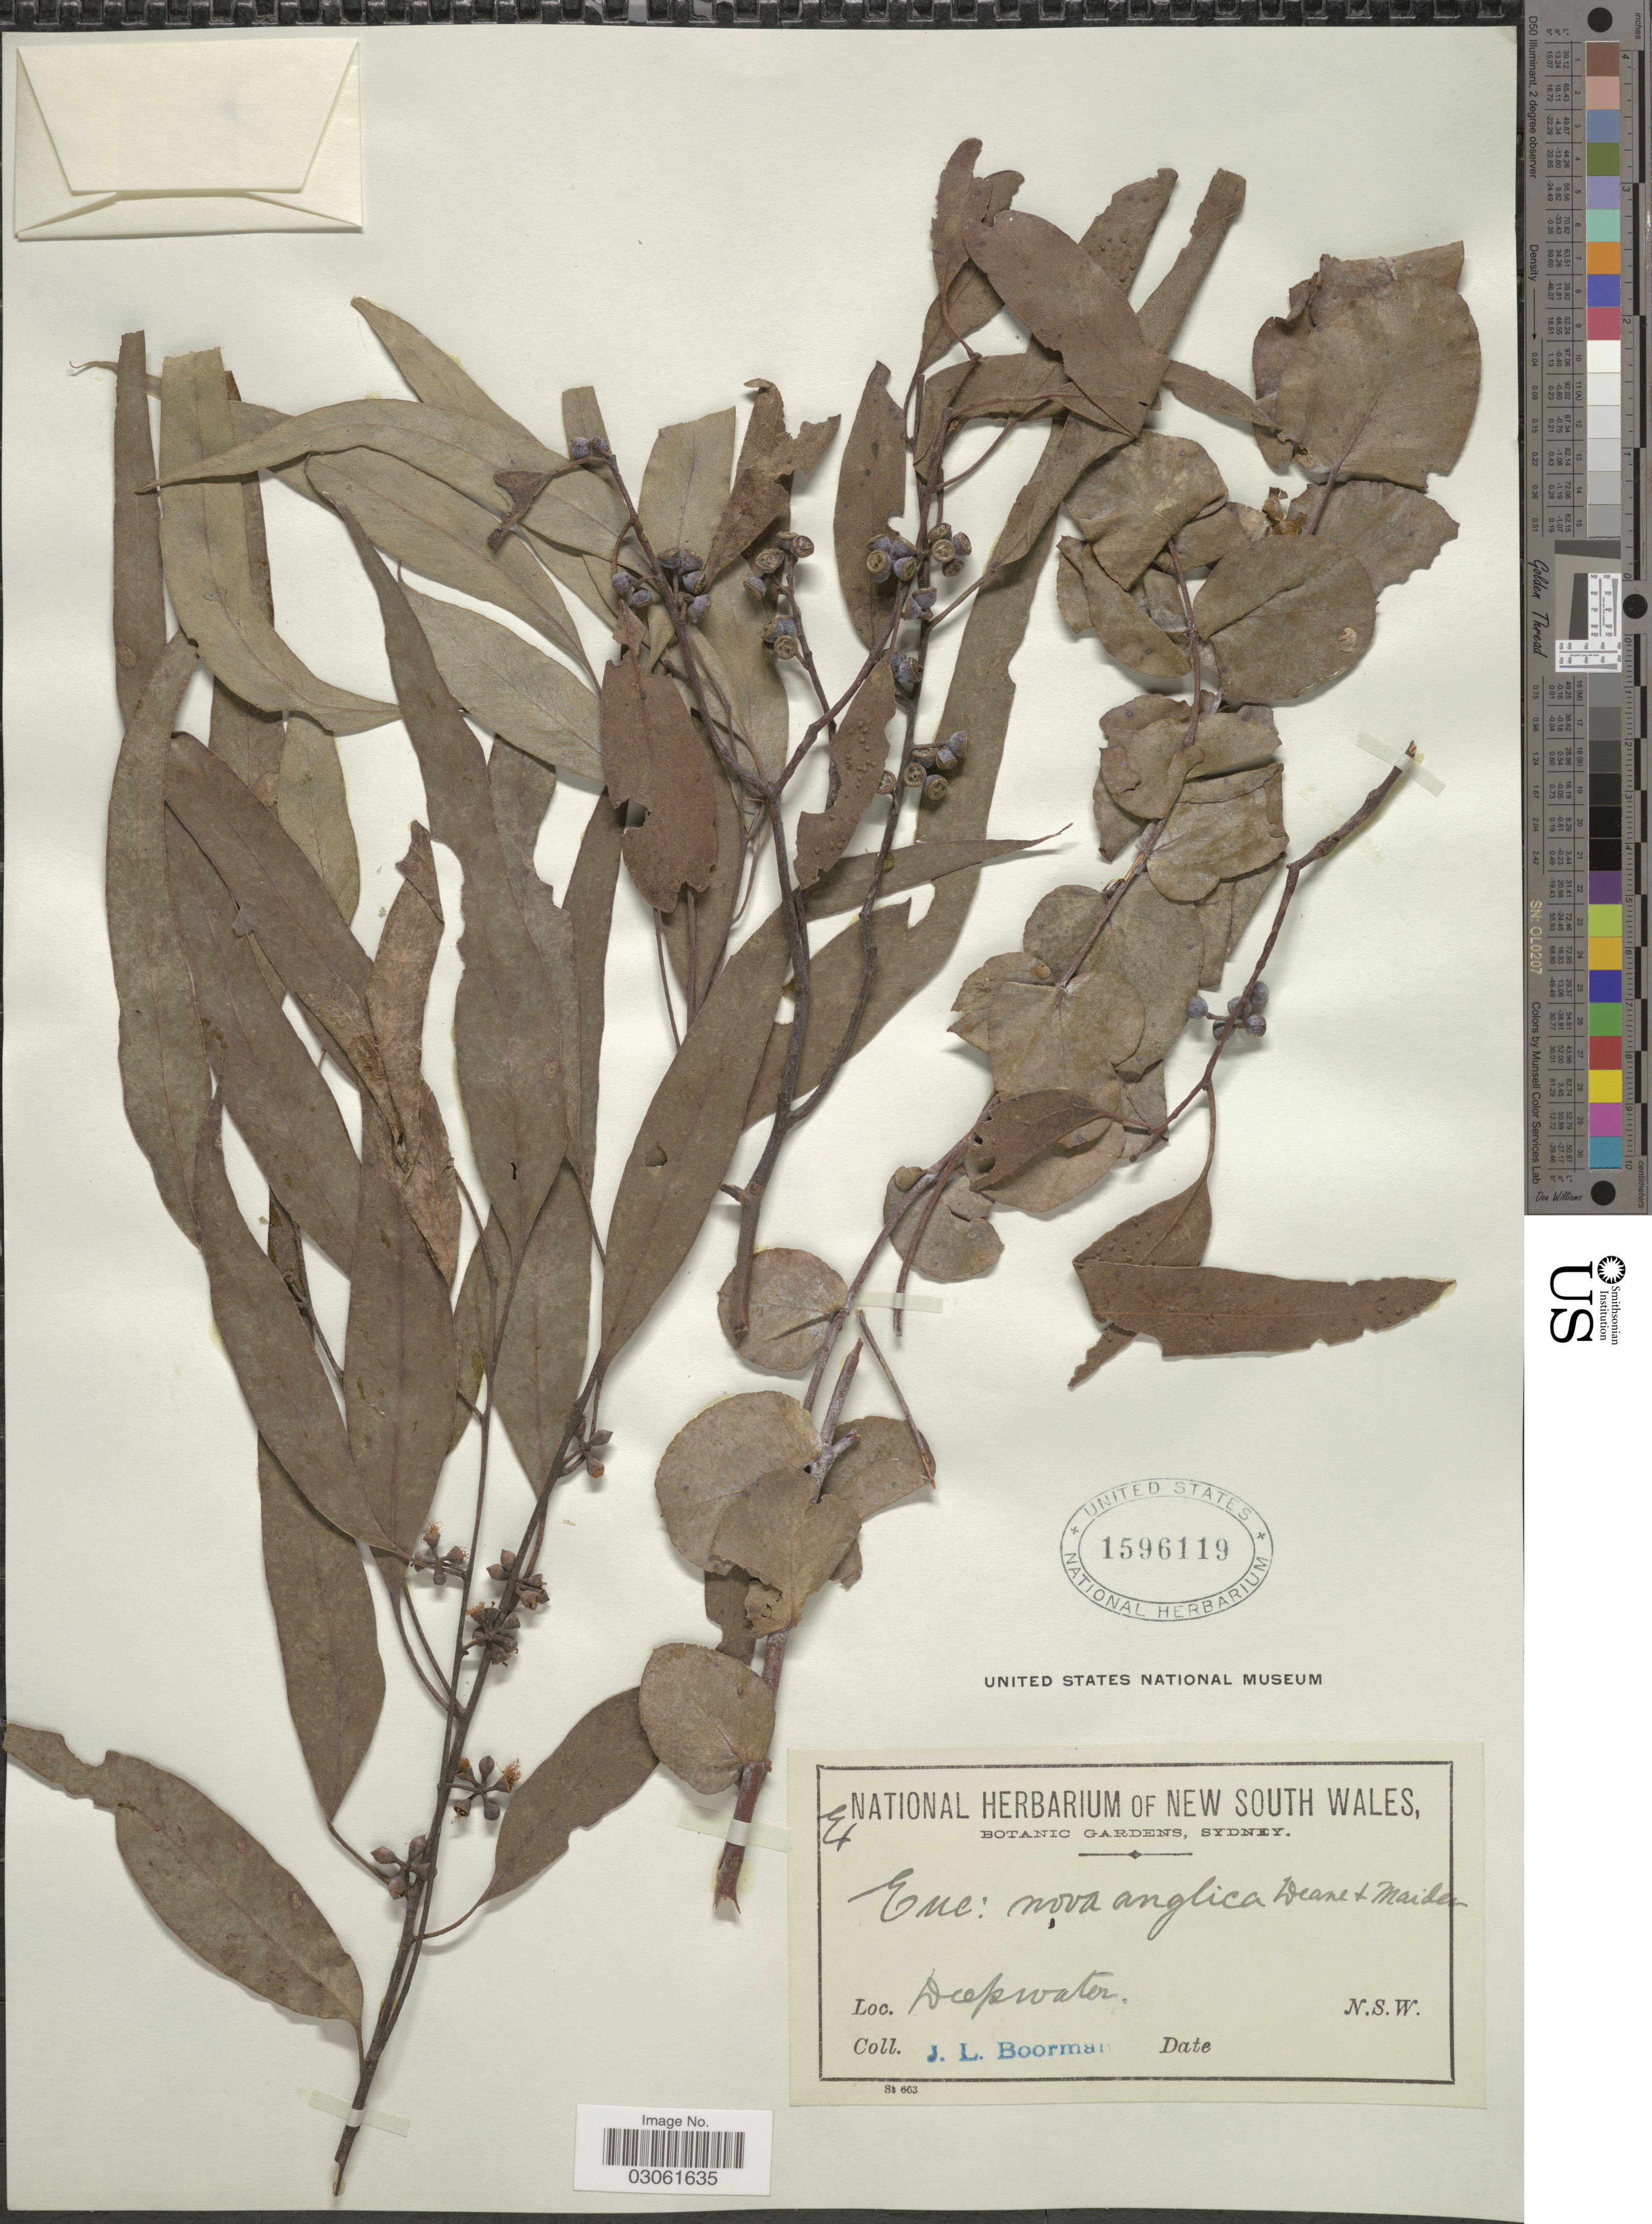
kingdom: Plantae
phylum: Tracheophyta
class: Magnoliopsida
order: Myrtales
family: Myrtaceae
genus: Eucalyptus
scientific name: Eucalyptus nova-angelica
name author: H. Deane & Maiden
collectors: J. Boorman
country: Australia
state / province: New South Wales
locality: Deepwater.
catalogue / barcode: US 1596119